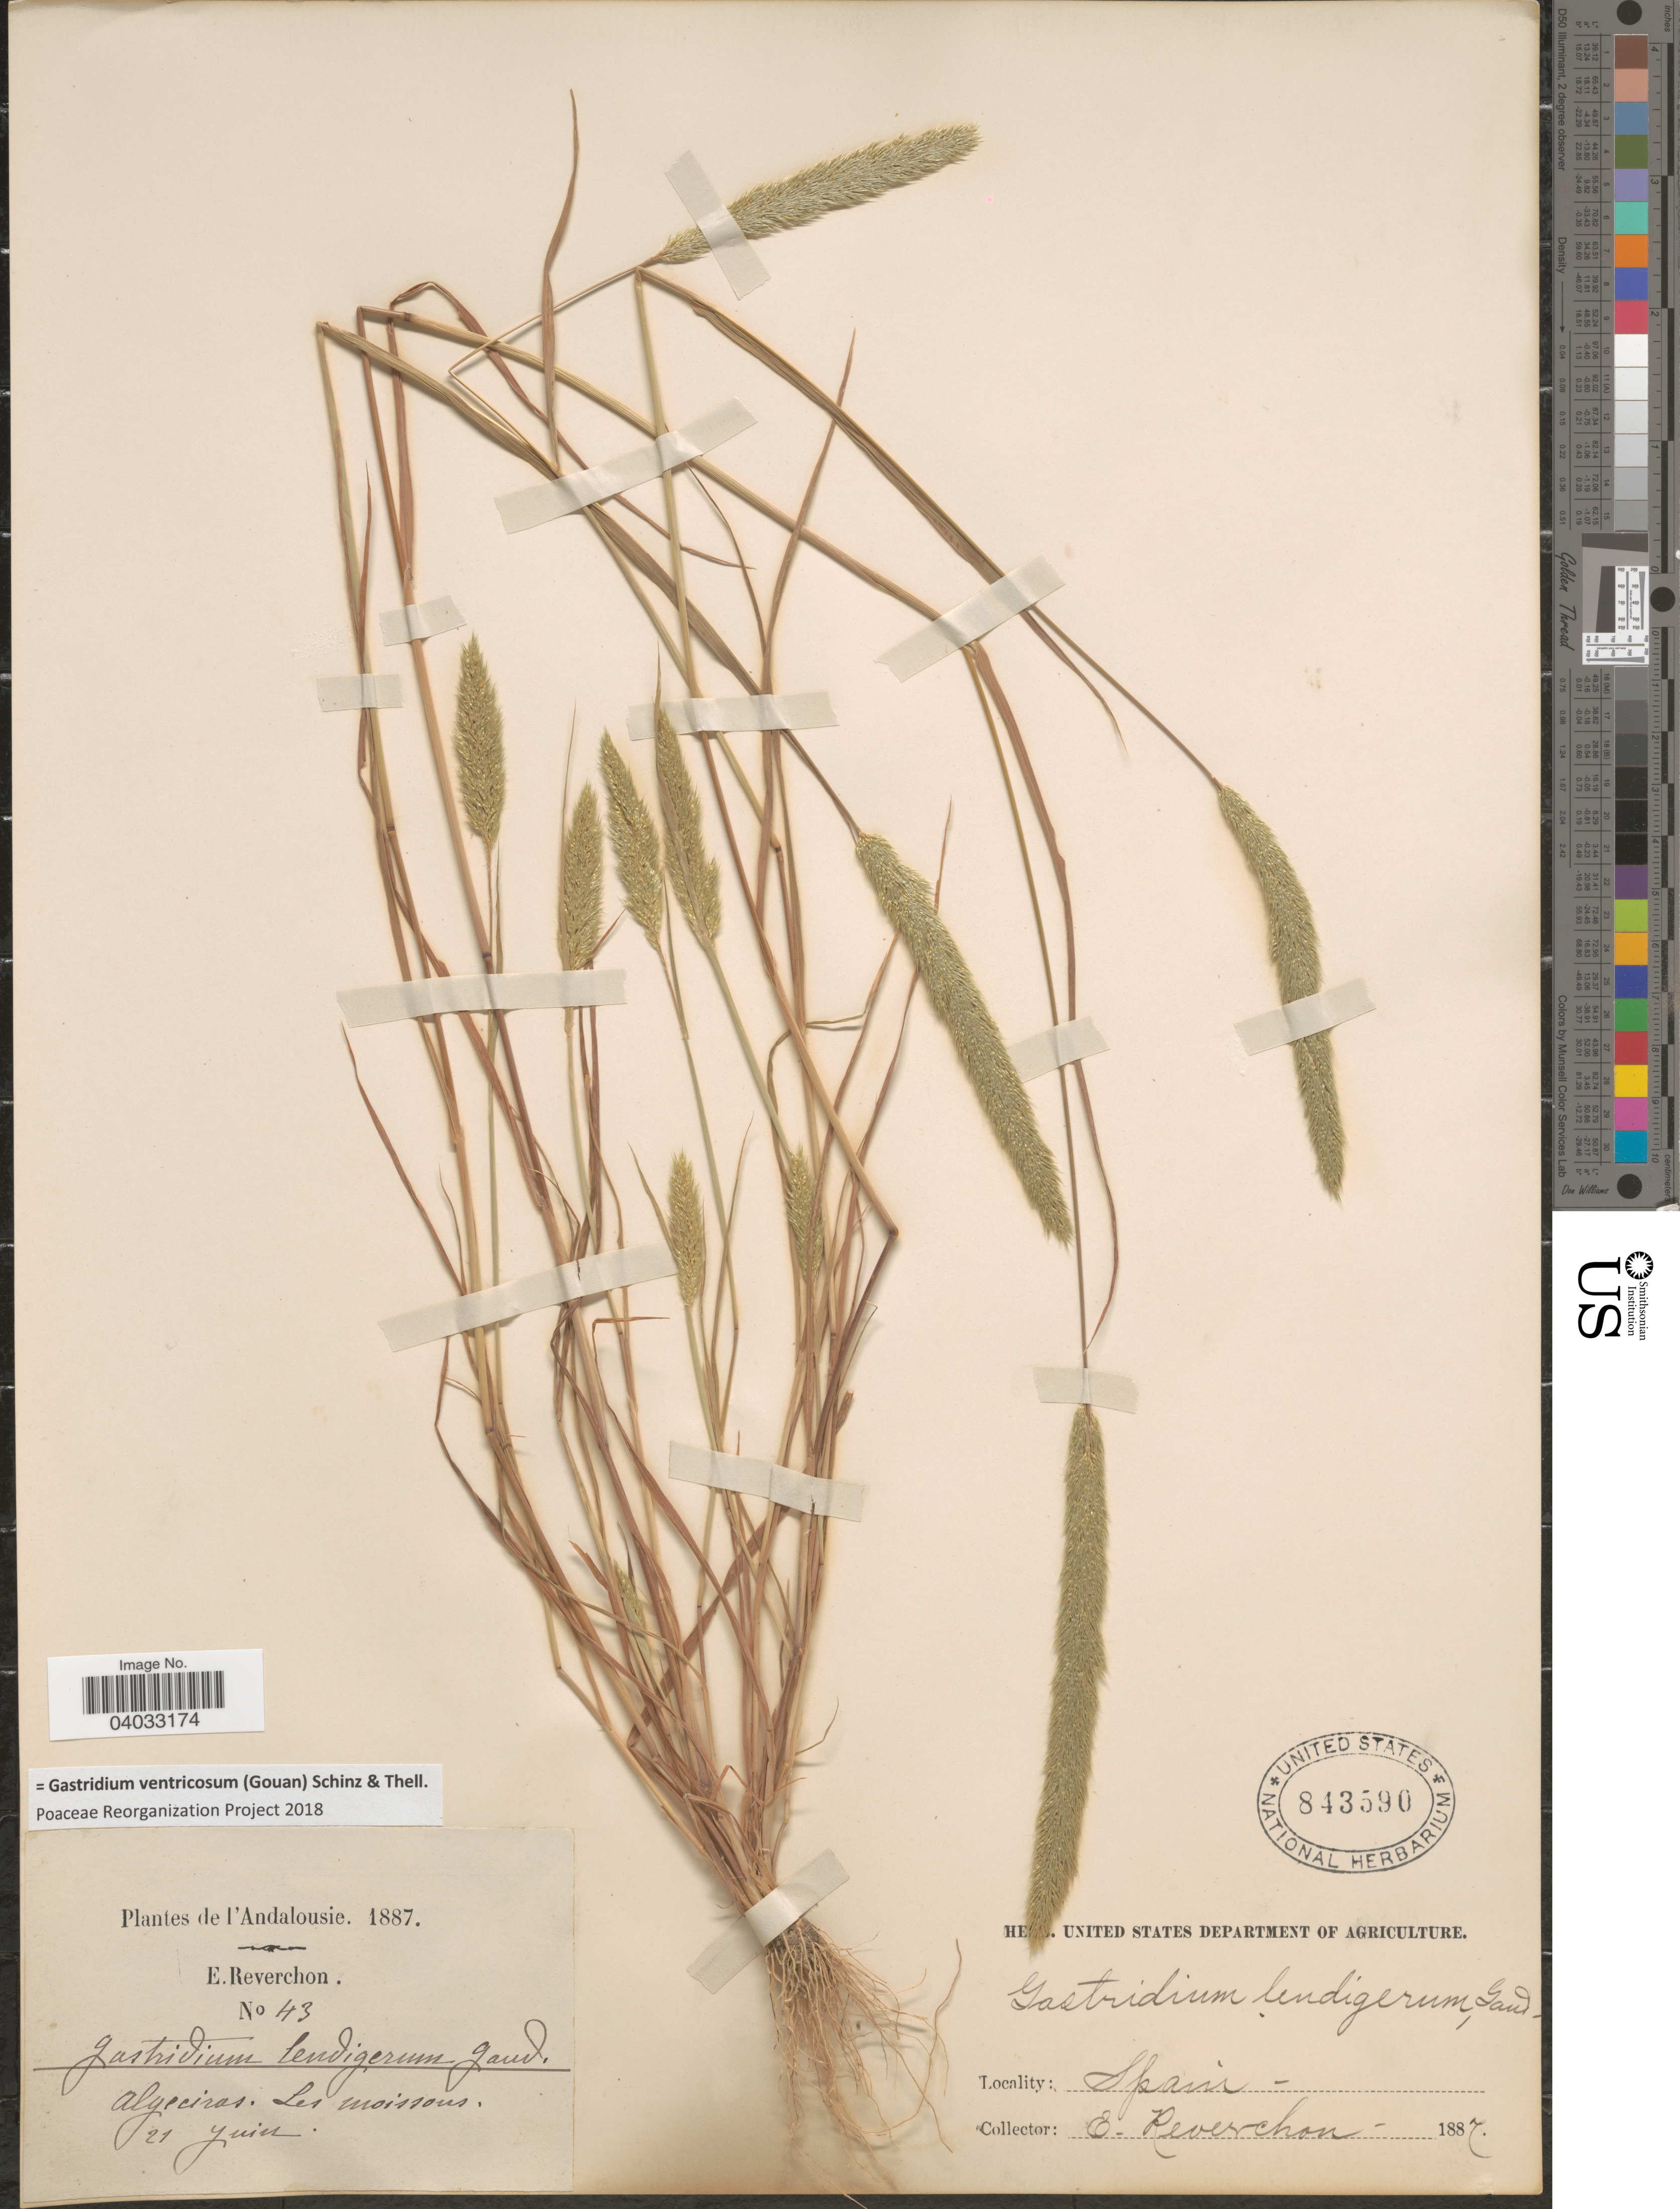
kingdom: Plantae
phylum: Tracheophyta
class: Liliopsida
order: Poales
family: Poaceae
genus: Gastridium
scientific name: Gastridium ventricosum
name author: (Gouan) Schinz & Thell.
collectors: E. Reverchon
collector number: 43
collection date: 1887-06-21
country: Spain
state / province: Andalucía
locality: L'Andalousie. Algeciras. Les moissons.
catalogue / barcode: US 843590